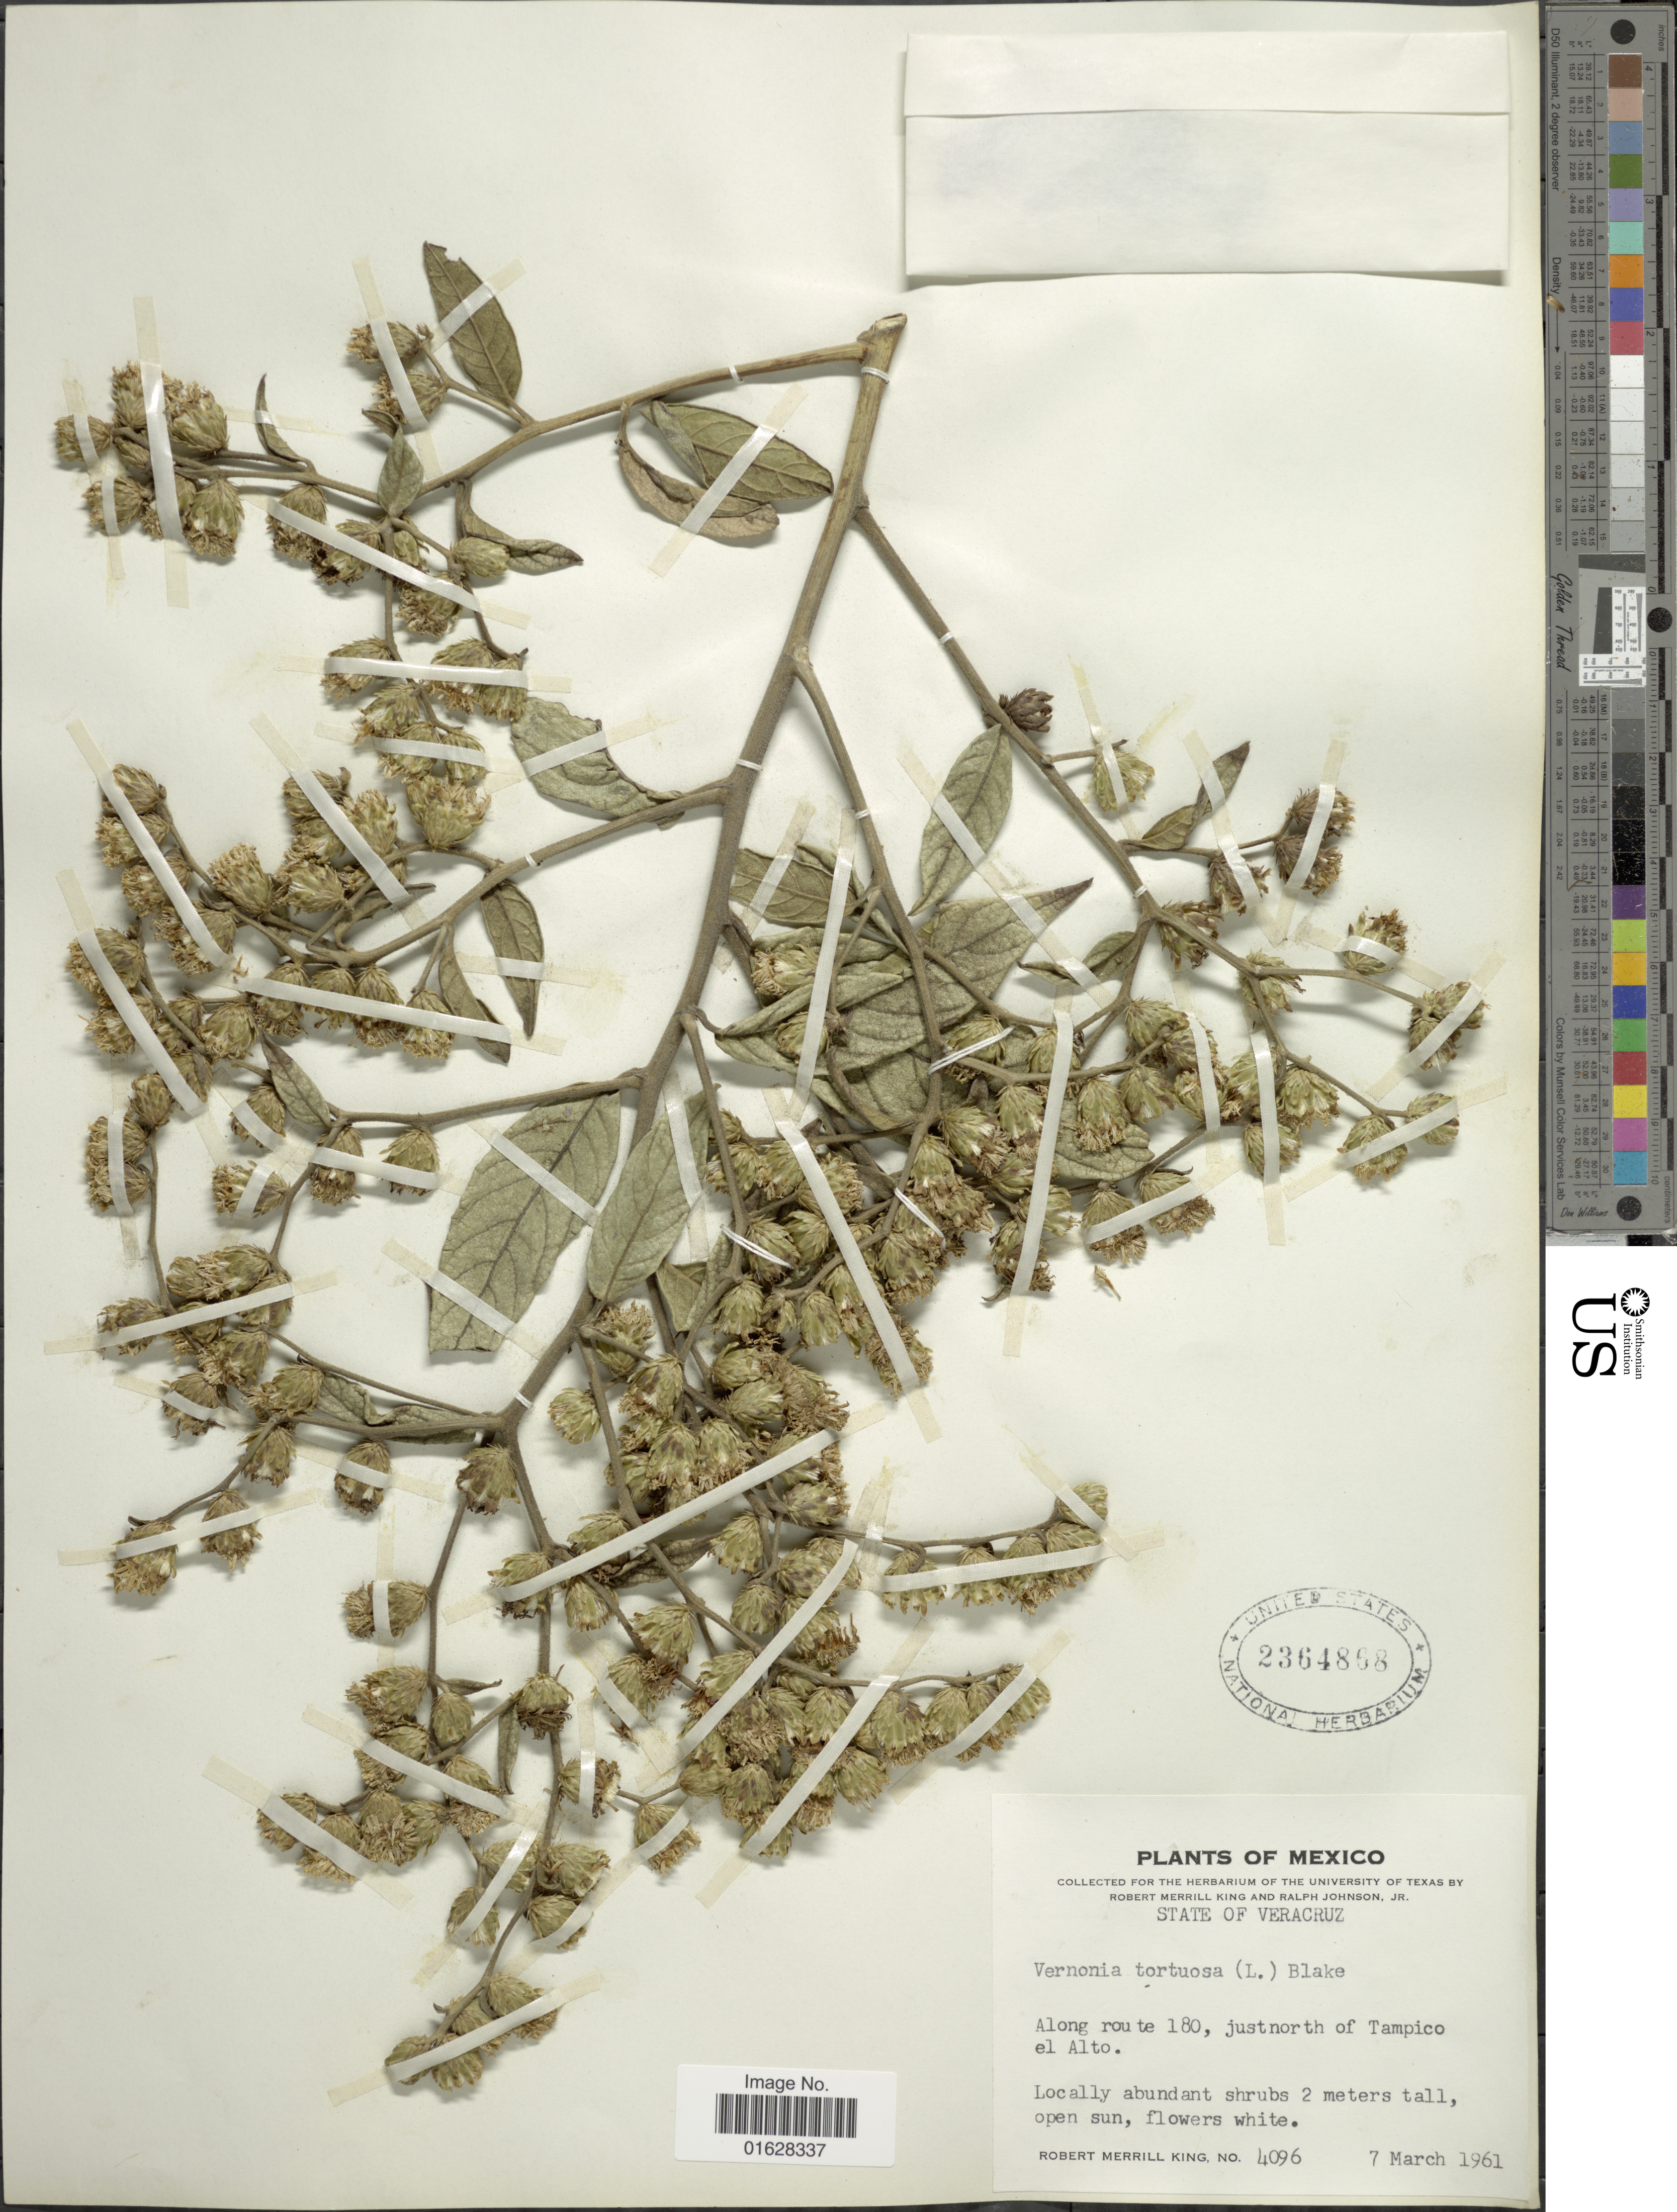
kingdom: Plantae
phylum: Tracheophyta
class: Magnoliopsida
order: Asterales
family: Asteraceae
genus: Lepidaploa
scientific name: Lepidaploa tortuosa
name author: (L.) H. Rob.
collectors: R. M. King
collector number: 4096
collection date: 1961-03-07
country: Mexico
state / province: Veracruz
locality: State of Veracruz, along route 180, justnorth of Tampico el Alto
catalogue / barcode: US 2364868